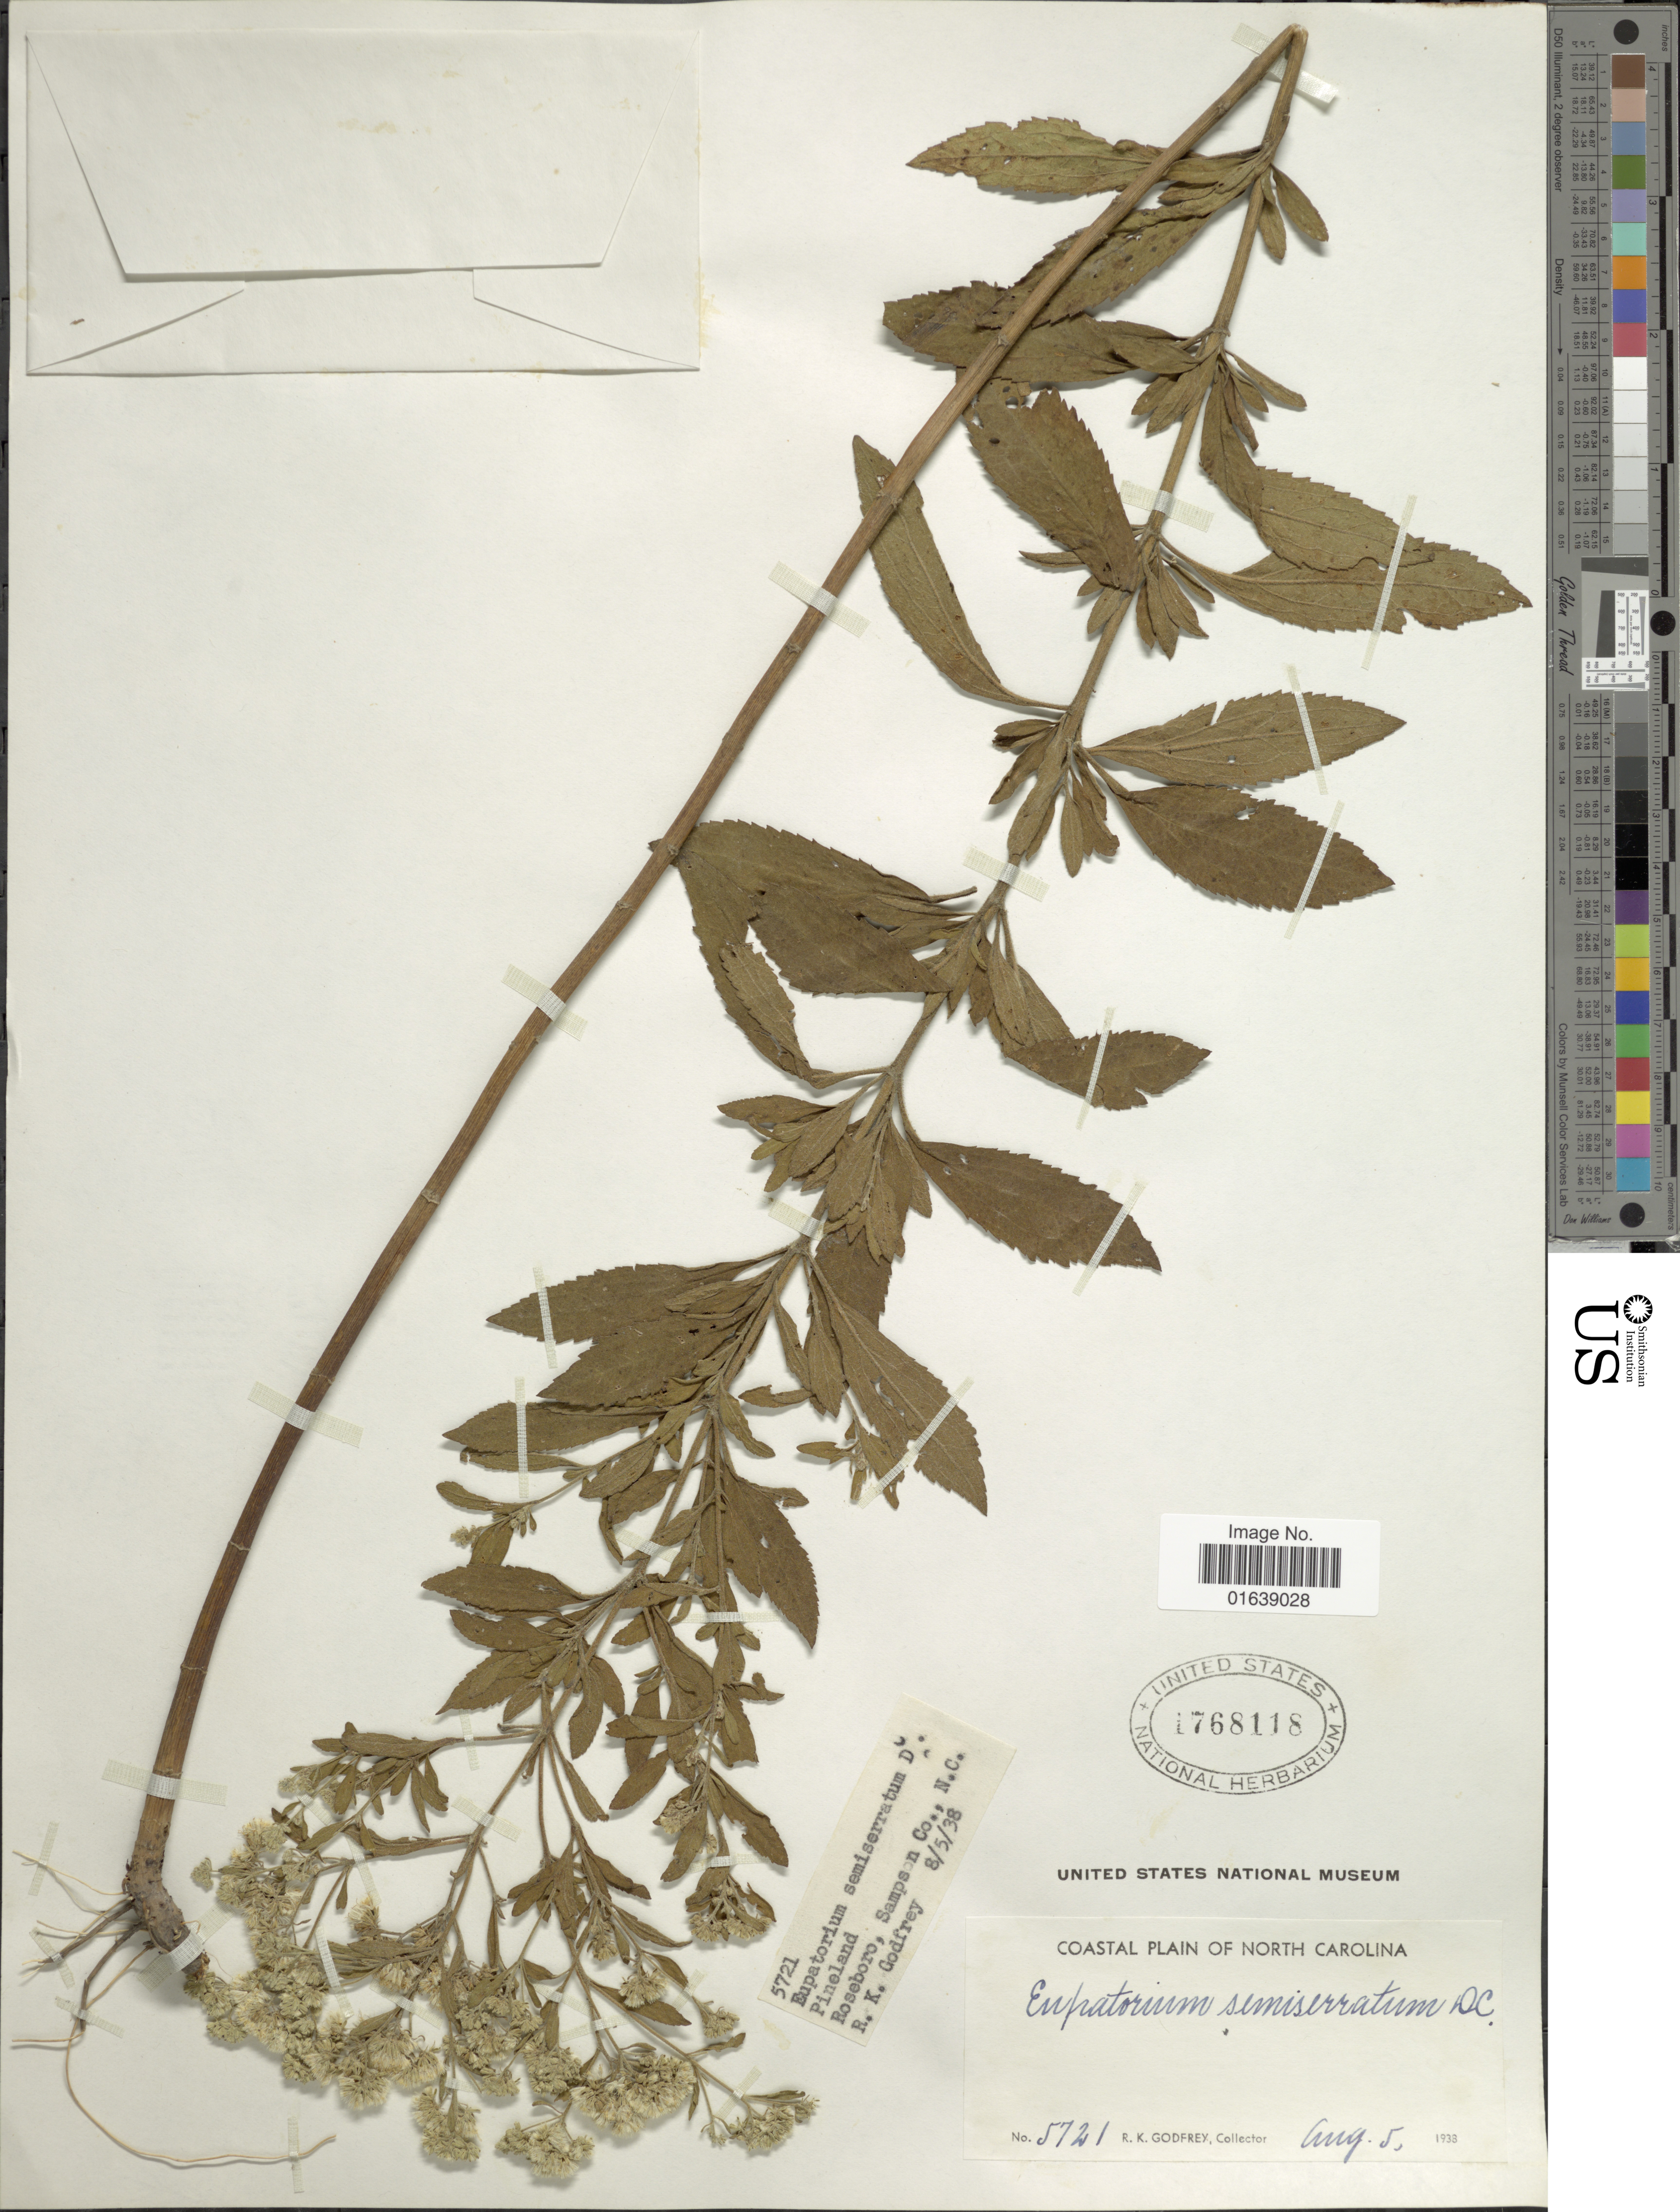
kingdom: Plantae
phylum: Tracheophyta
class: Magnoliopsida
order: Asterales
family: Asteraceae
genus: Eupatorium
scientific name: Eupatorium cuneifolium var. semiserratum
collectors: R. K. Godfrey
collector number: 5721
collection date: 1938-08-05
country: United States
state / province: North Carolina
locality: North Carolina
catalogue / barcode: US 1768118